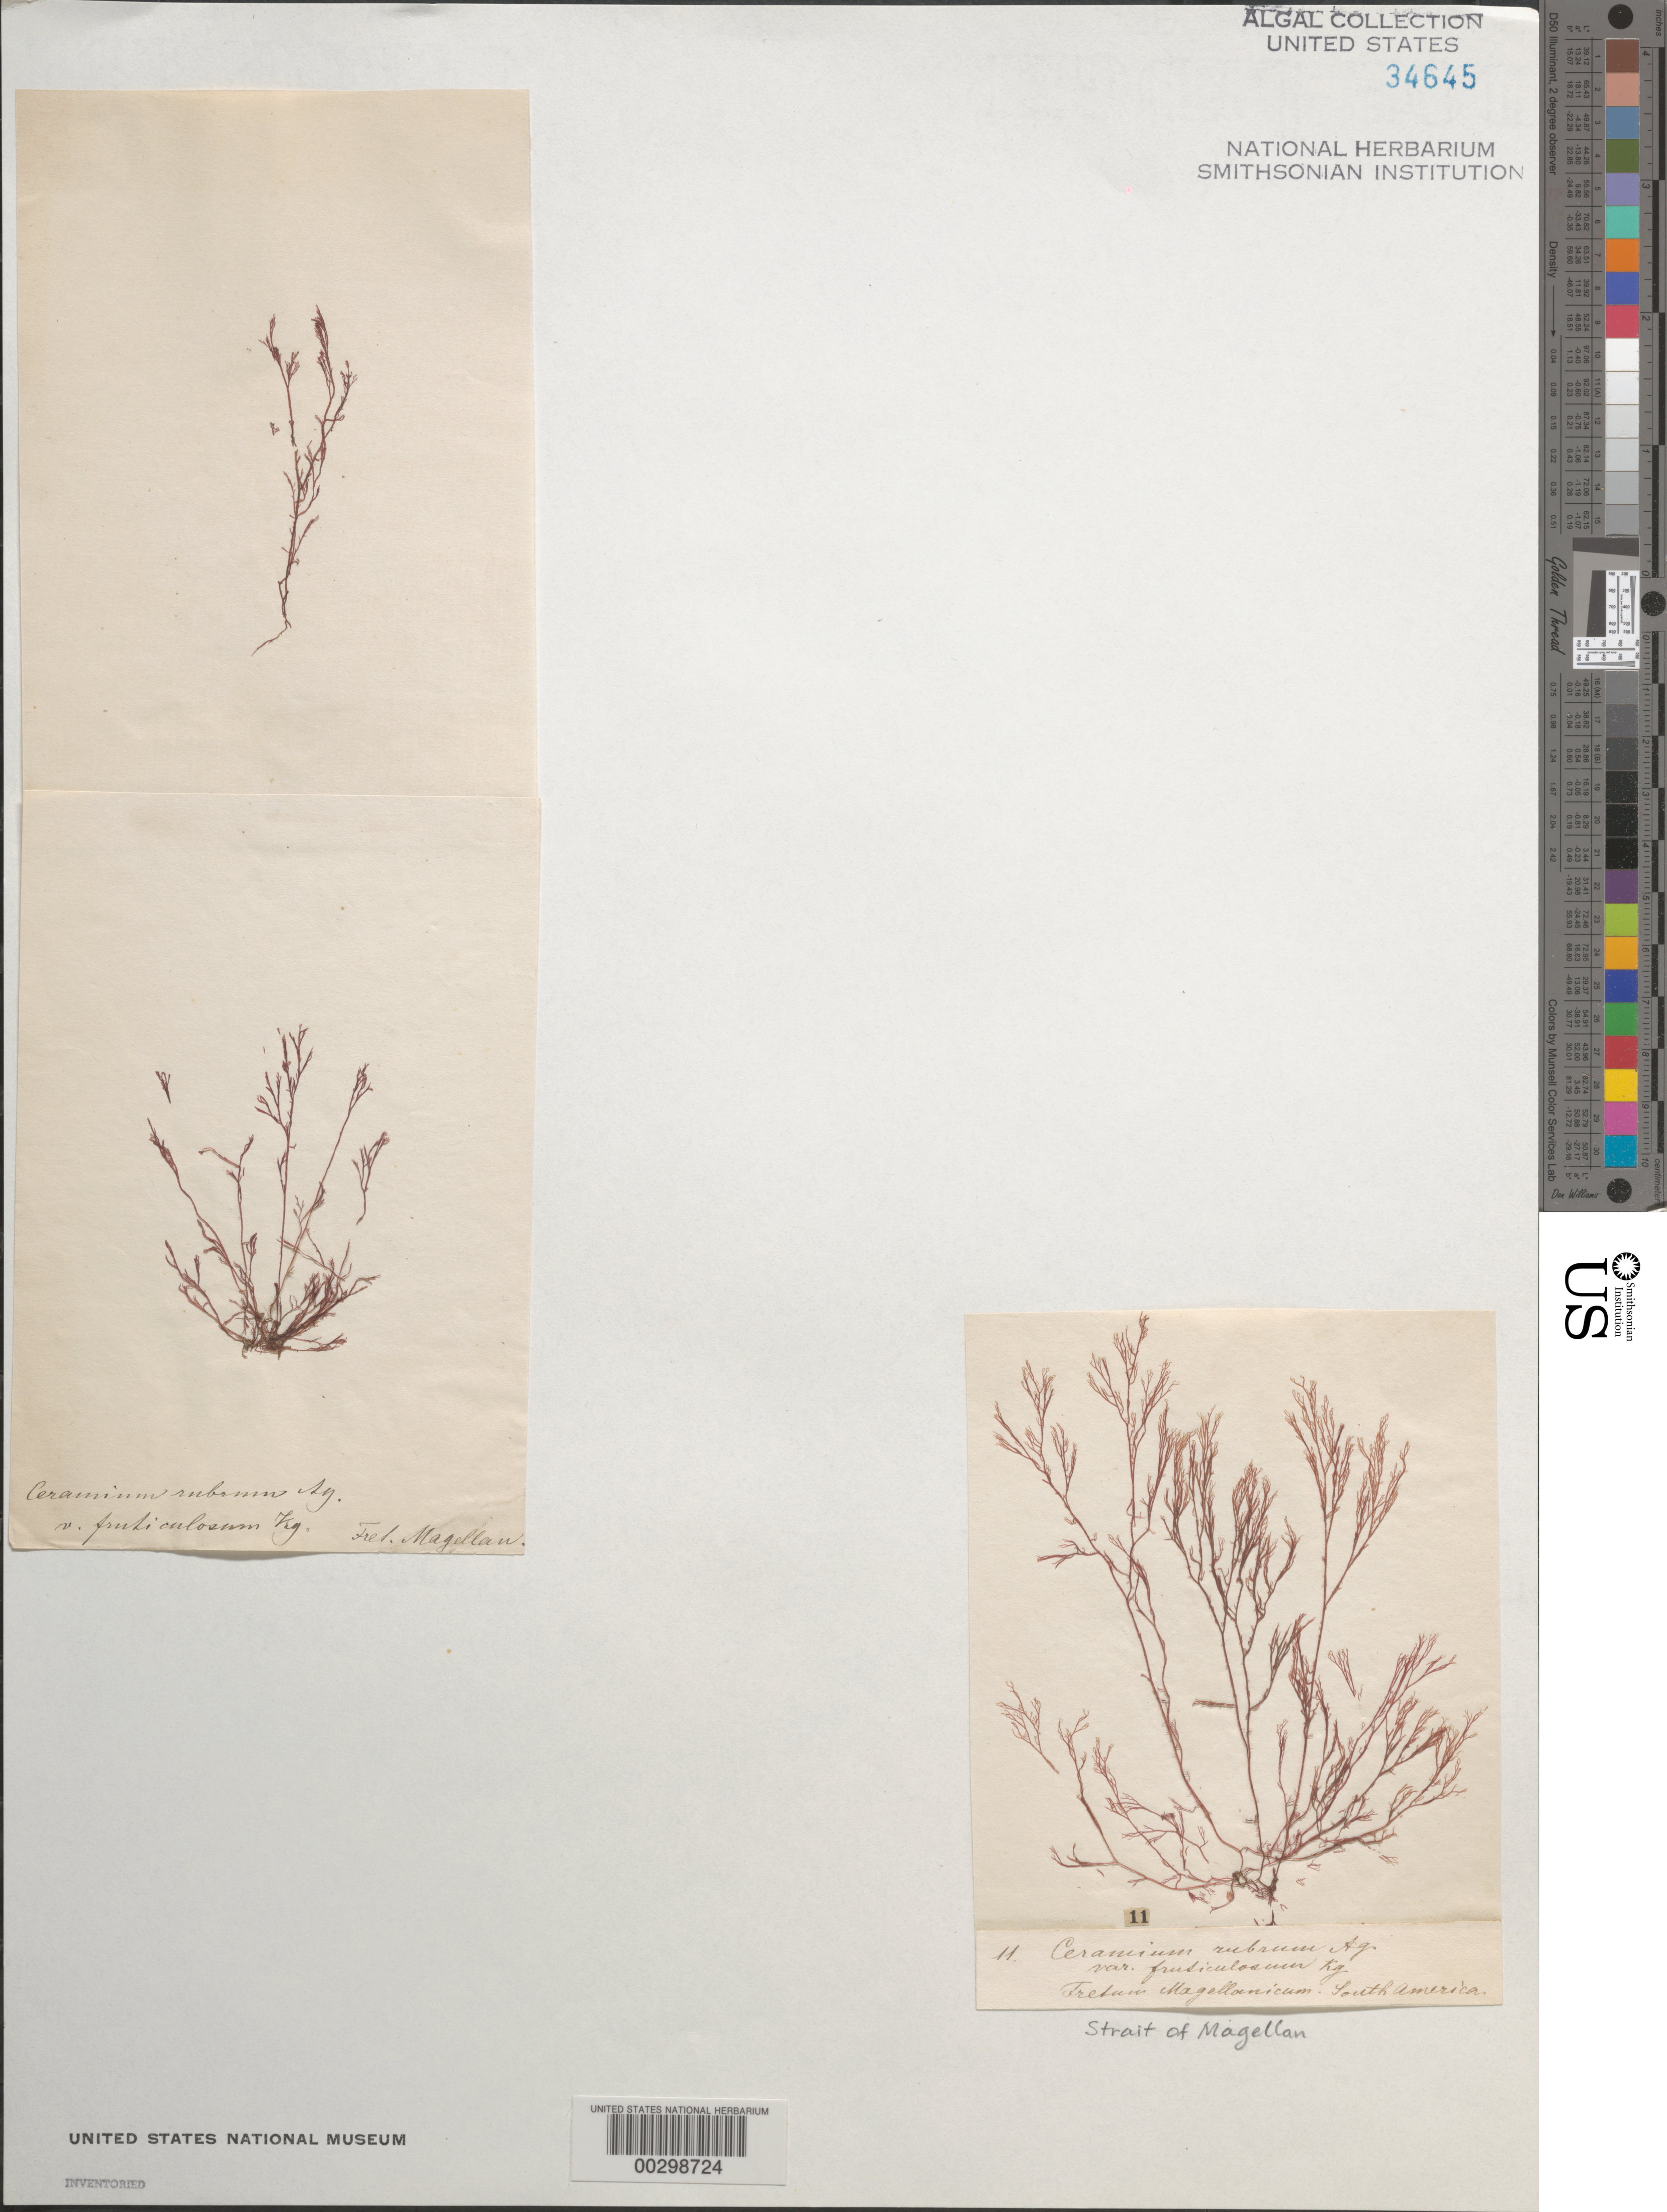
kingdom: Plantae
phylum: Rhodophyta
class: Florideophyceae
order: Ceramiales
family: Ceramiaceae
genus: Ceramium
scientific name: Ceramium rubrum var. fruticulosum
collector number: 11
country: Chile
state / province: Magallanes y de la Antártica Chilena (XII)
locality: Strait of magellan (fretum magellanicum)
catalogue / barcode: US 34645